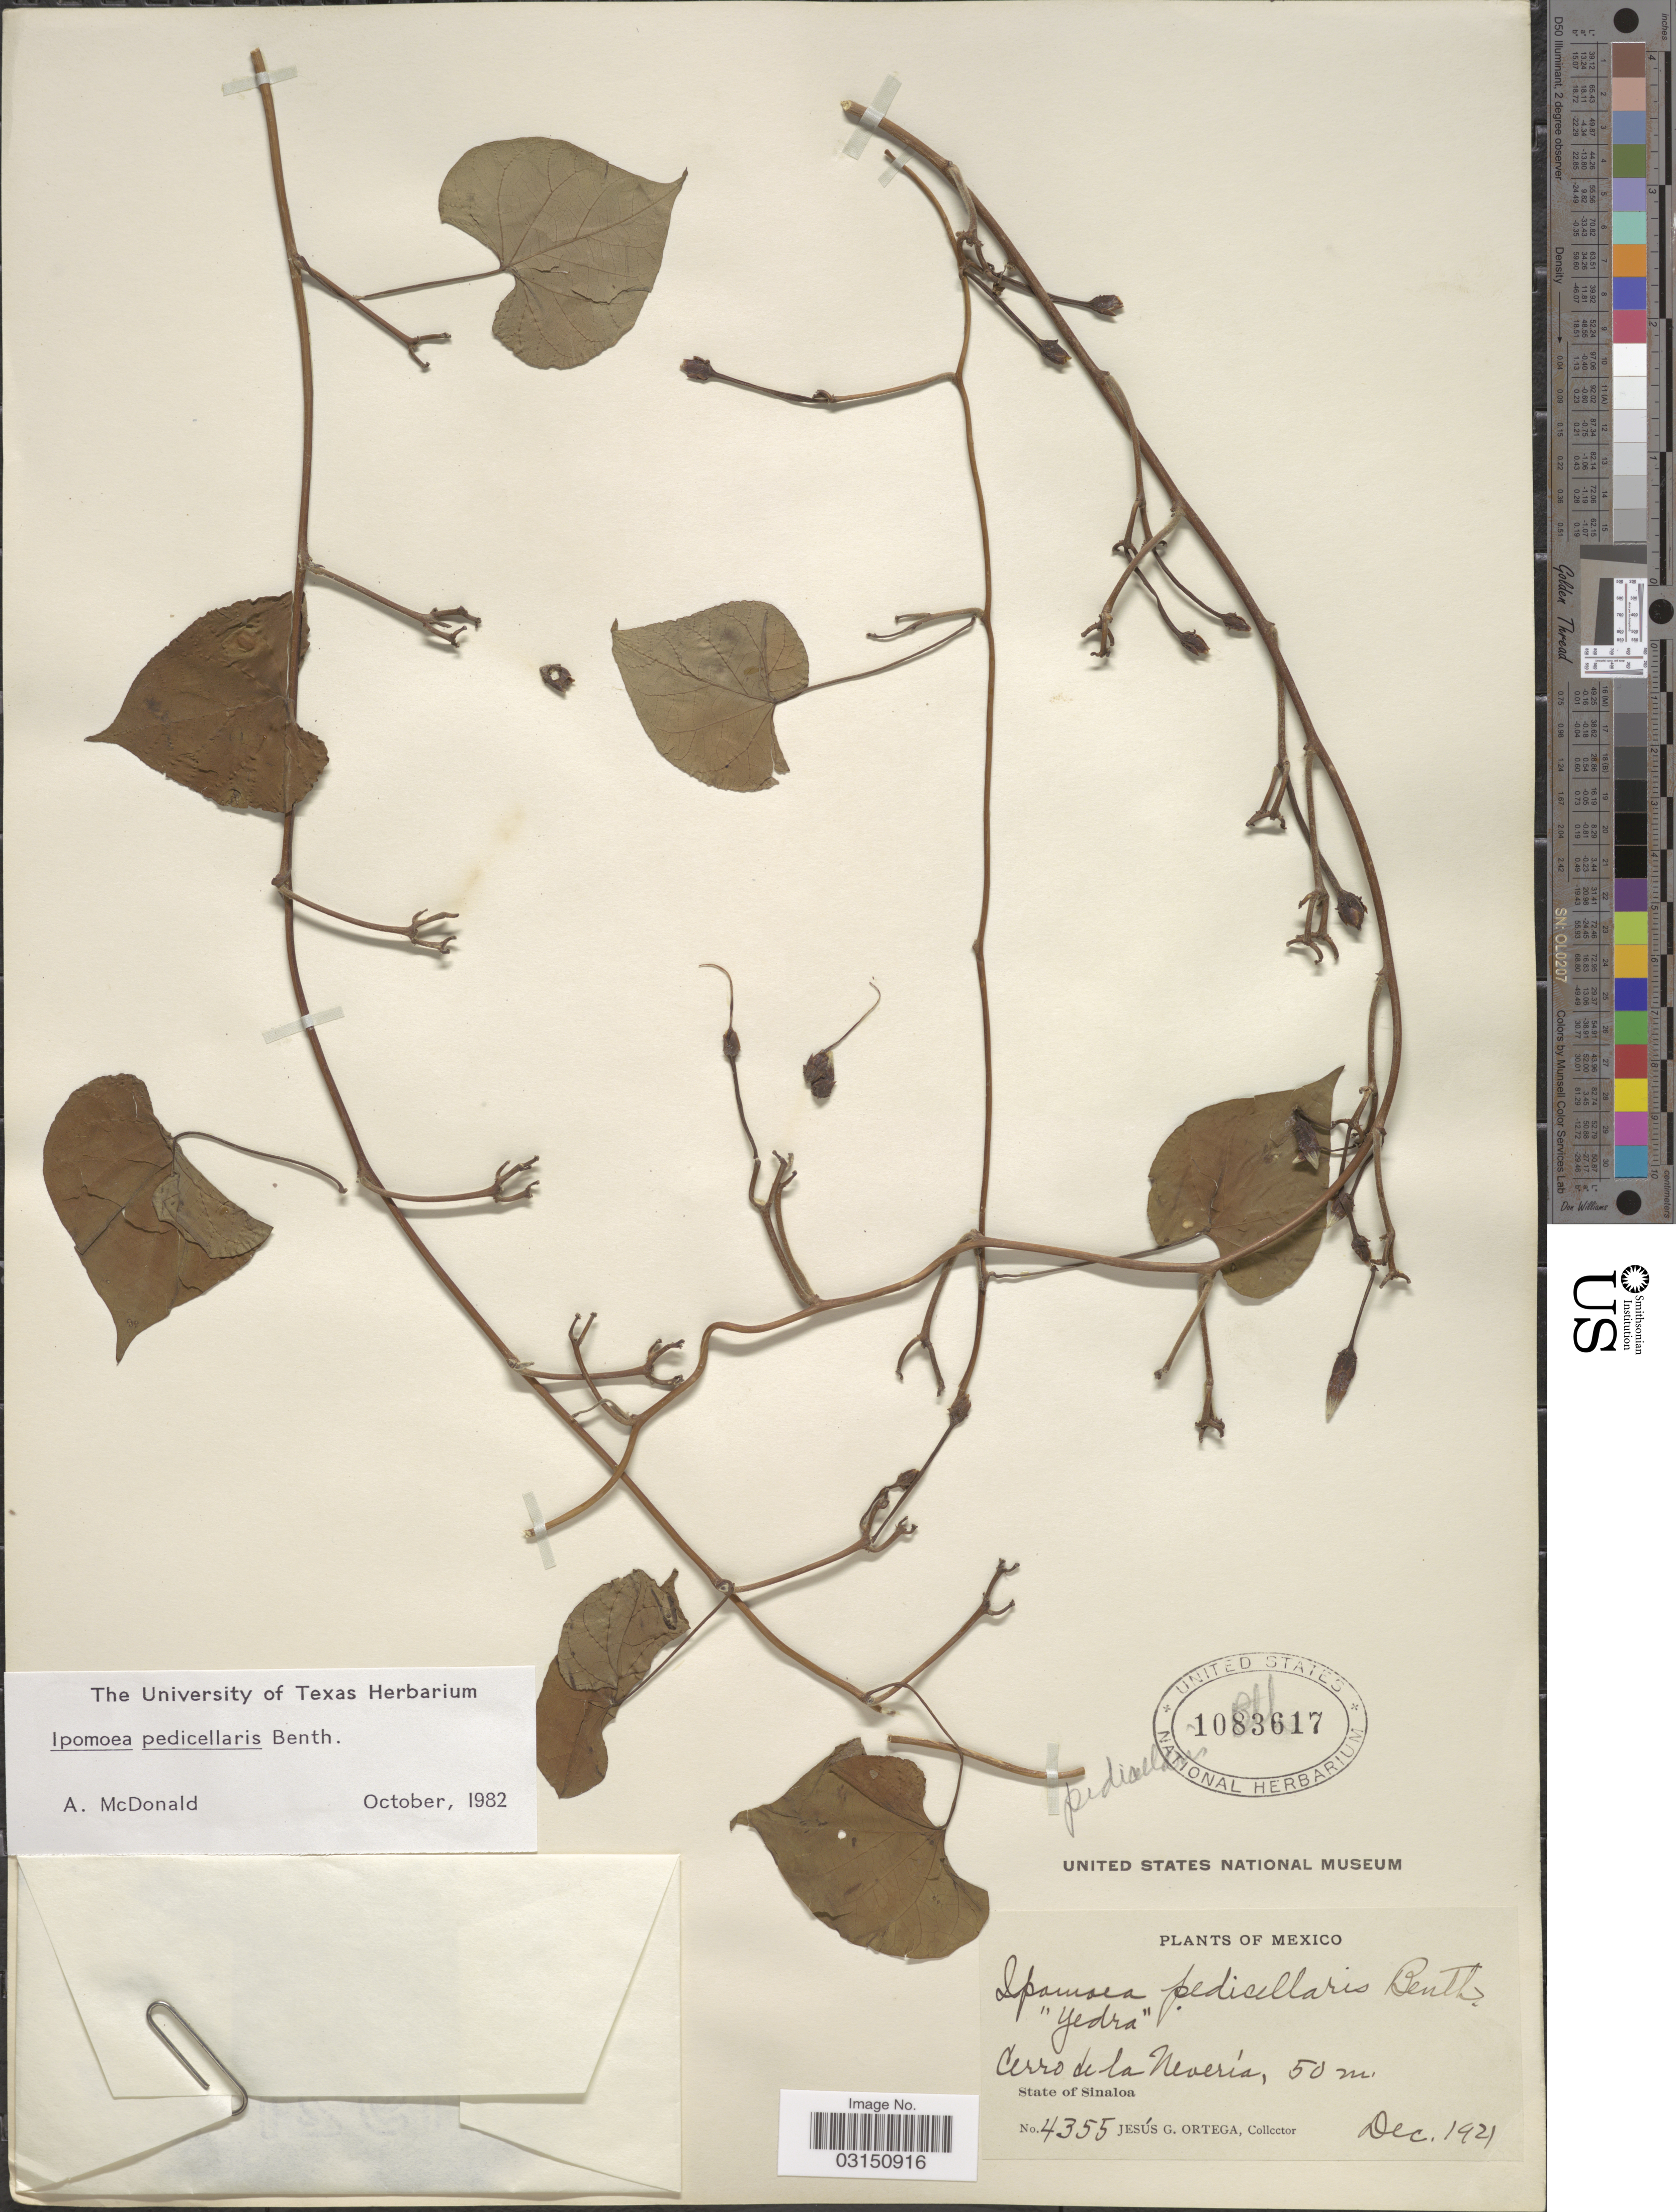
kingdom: Plantae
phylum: Tracheophyta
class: Magnoliopsida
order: Solanales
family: Convolvulaceae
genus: Ipomoea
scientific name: Ipomoea pedicellaris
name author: Benth.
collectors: J. Ortega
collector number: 4355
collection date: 1921-12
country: Mexico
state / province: Sinaloa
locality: Cerro de la Nevería.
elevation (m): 50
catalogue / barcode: US 1083617